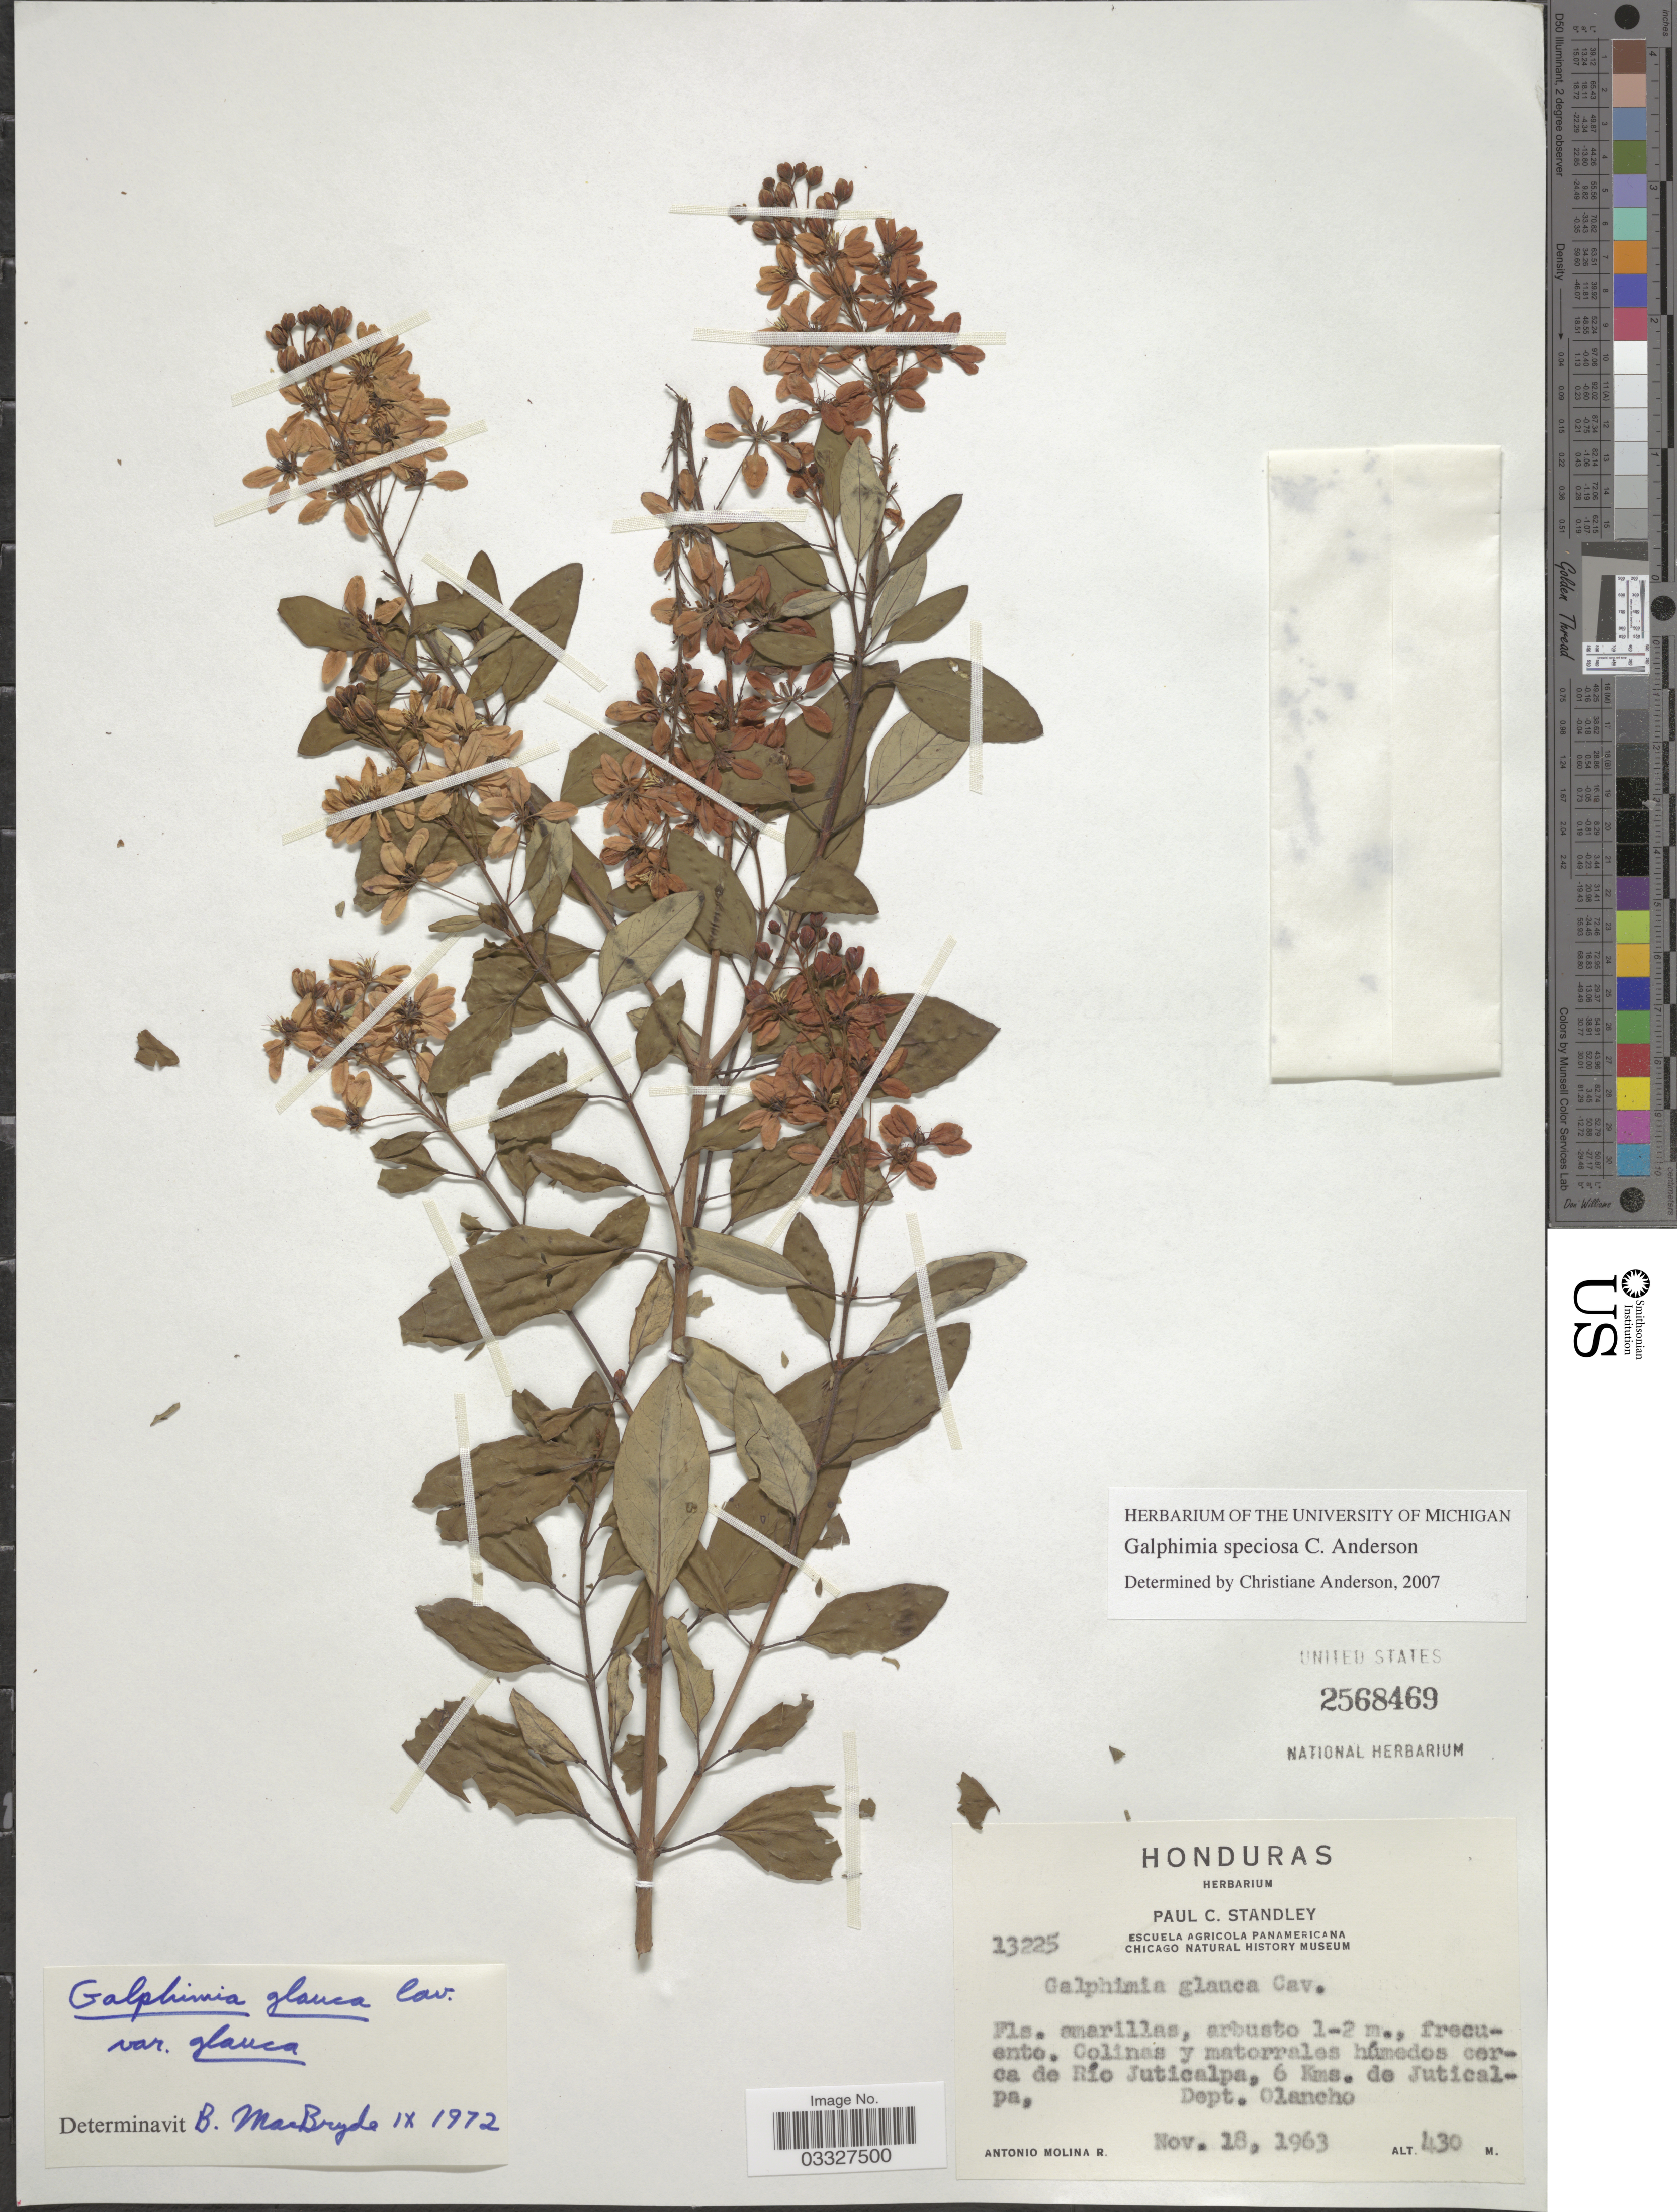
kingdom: Plantae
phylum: Tracheophyta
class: Magnoliopsida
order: Malpighiales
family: Malpighiaceae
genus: Galphimia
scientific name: Galphimia speciosa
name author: C.E. Anderson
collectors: A. Molina R.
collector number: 13225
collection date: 1963-11-18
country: Honduras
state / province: Olancho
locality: Colinas y matorrales húmedos cerca de Río Juticalpa, 6 Kms. de Juticalpa, Dept. Olancho.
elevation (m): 430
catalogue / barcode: US 2568469